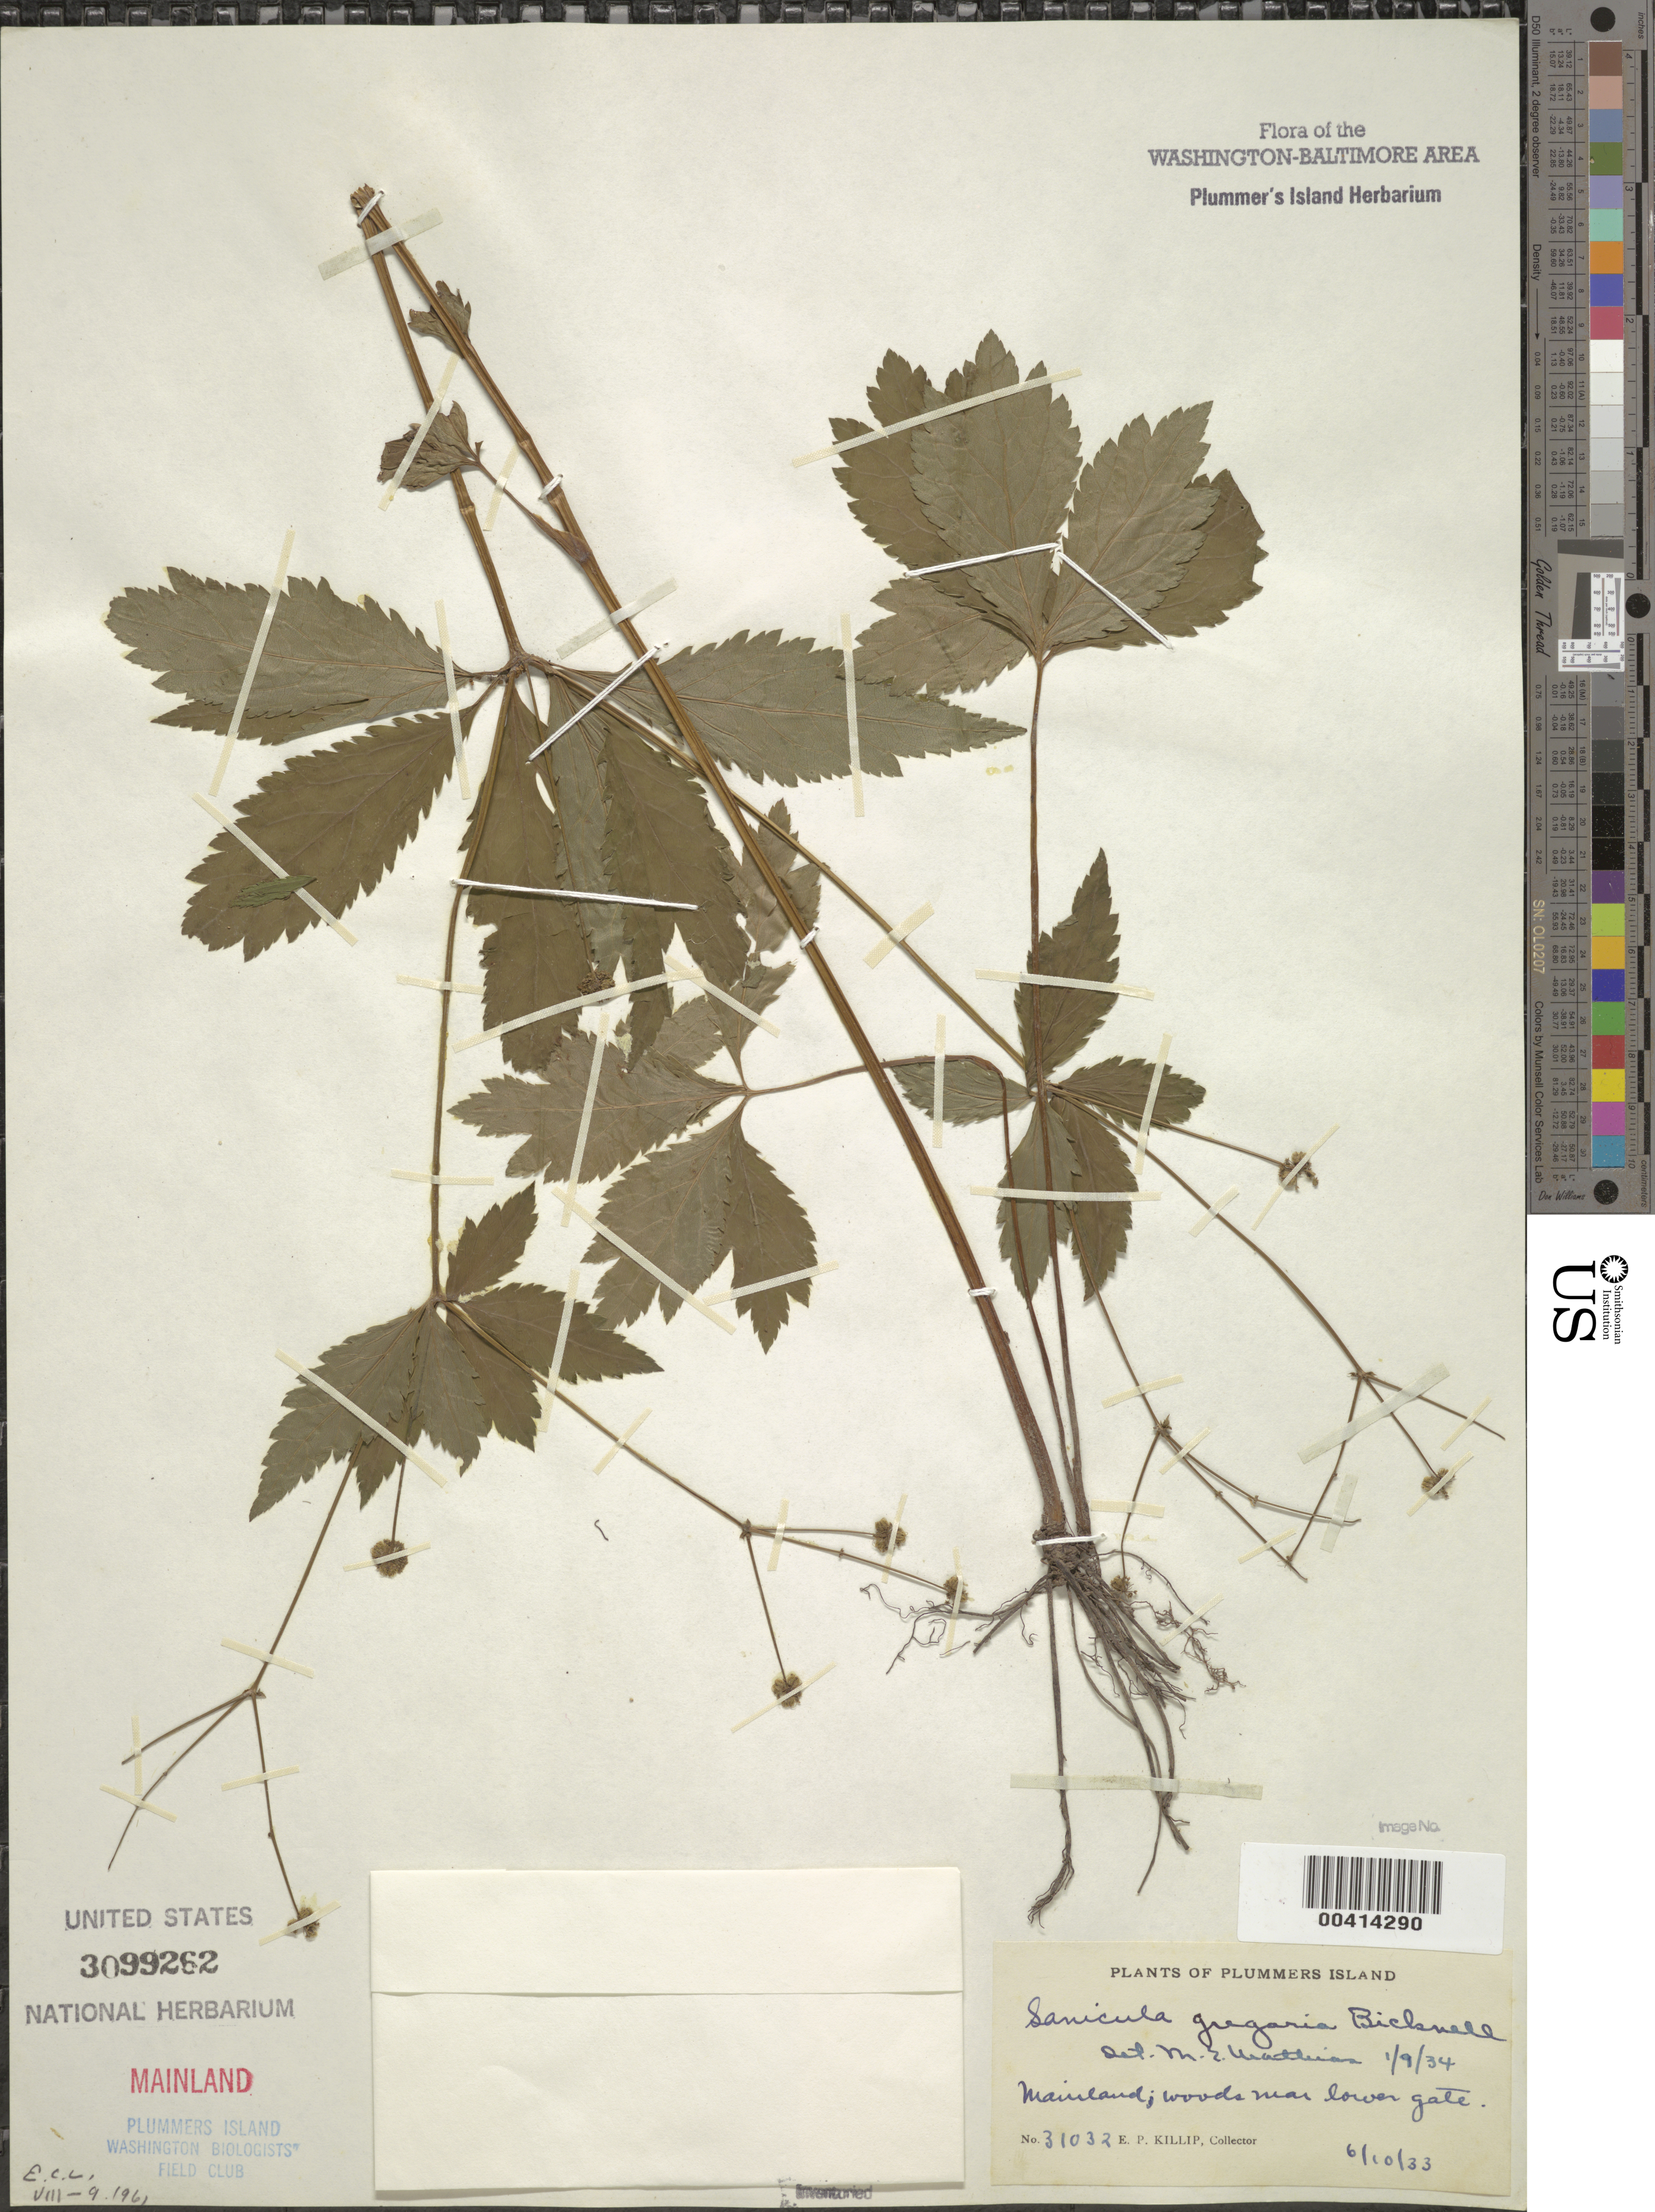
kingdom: Plantae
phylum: Tracheophyta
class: Magnoliopsida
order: Apiales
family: Apiaceae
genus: Sanicula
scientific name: Sanicula odorata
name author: (Raf.) Pryer & Phillippe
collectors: E. P. Killip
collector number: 31032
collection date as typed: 10 Jun 1933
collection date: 1933-06-10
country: United States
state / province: Maryland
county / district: Montgomery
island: Plummers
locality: Plummer's Island; near lower Gate C. & O. Canal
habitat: Woods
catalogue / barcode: US 3099262